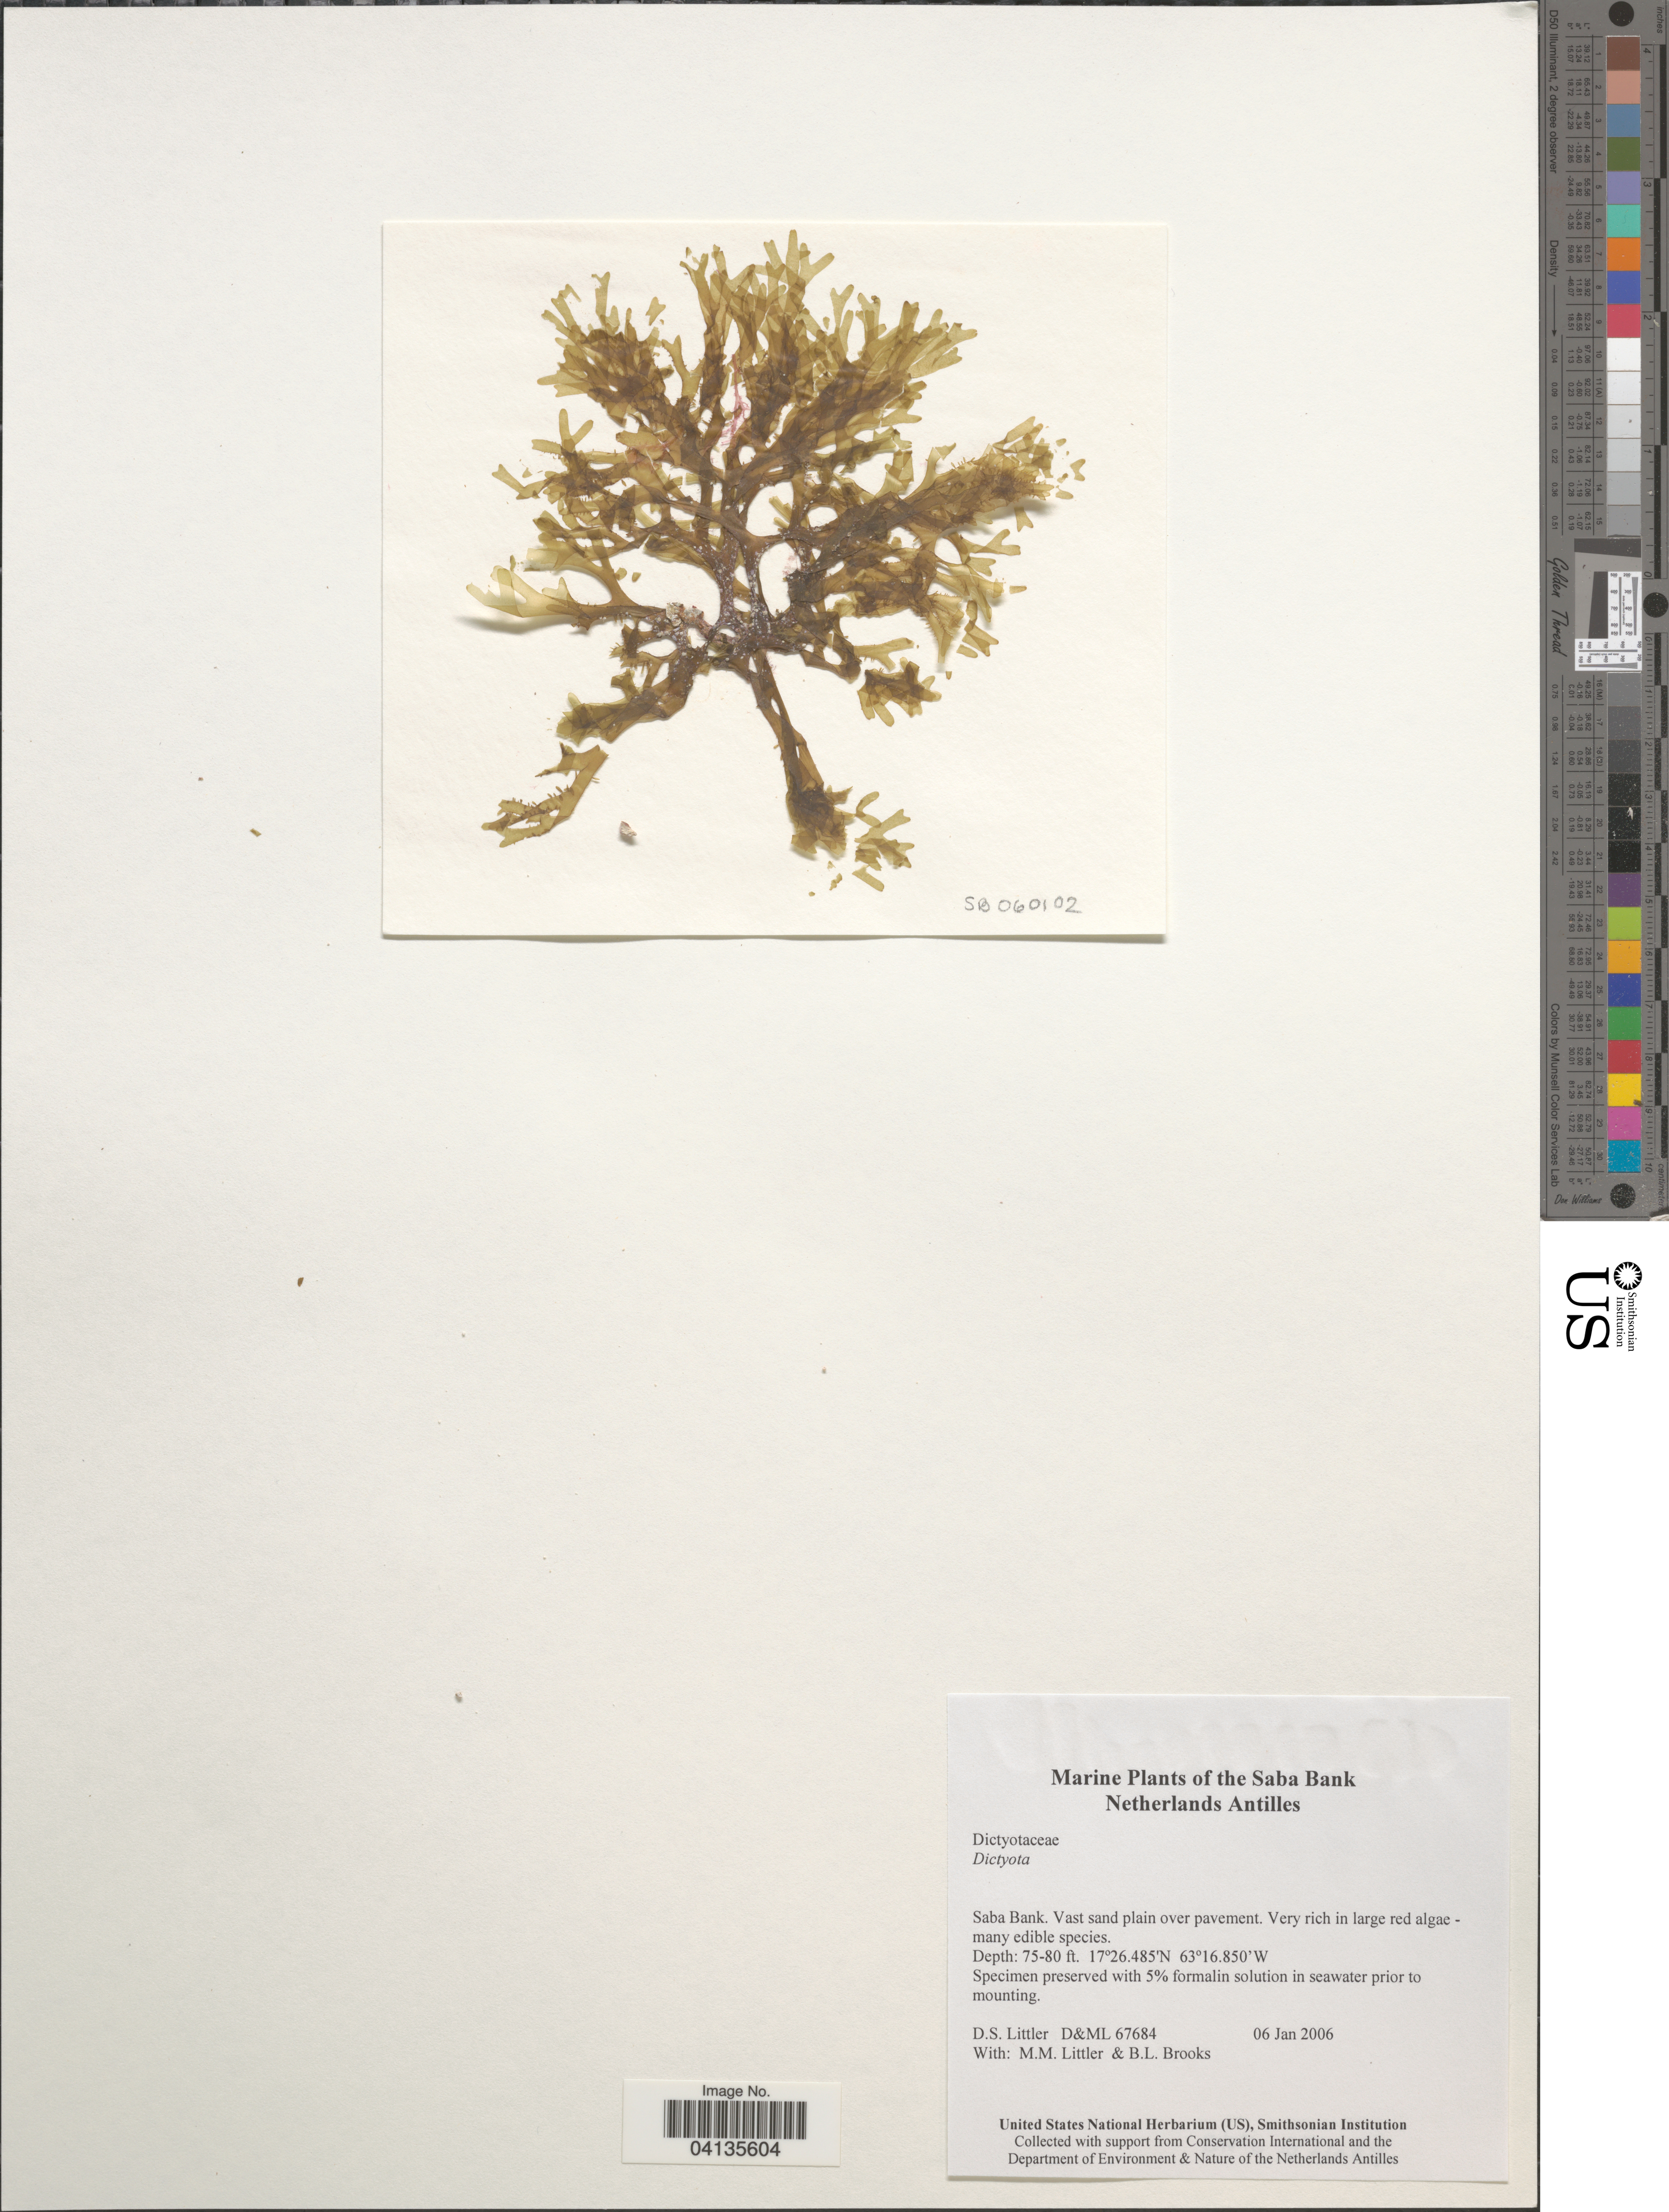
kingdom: Chromista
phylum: Ochrophyta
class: Phaeophyceae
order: Dictyotales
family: Dictyotaceae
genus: Dictyota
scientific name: Dictyota sp.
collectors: D. S. Littler & B. Brooks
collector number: D&ML67684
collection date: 2006-01-06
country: Netherlands Antilles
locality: Saba Bank.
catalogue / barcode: US 238629